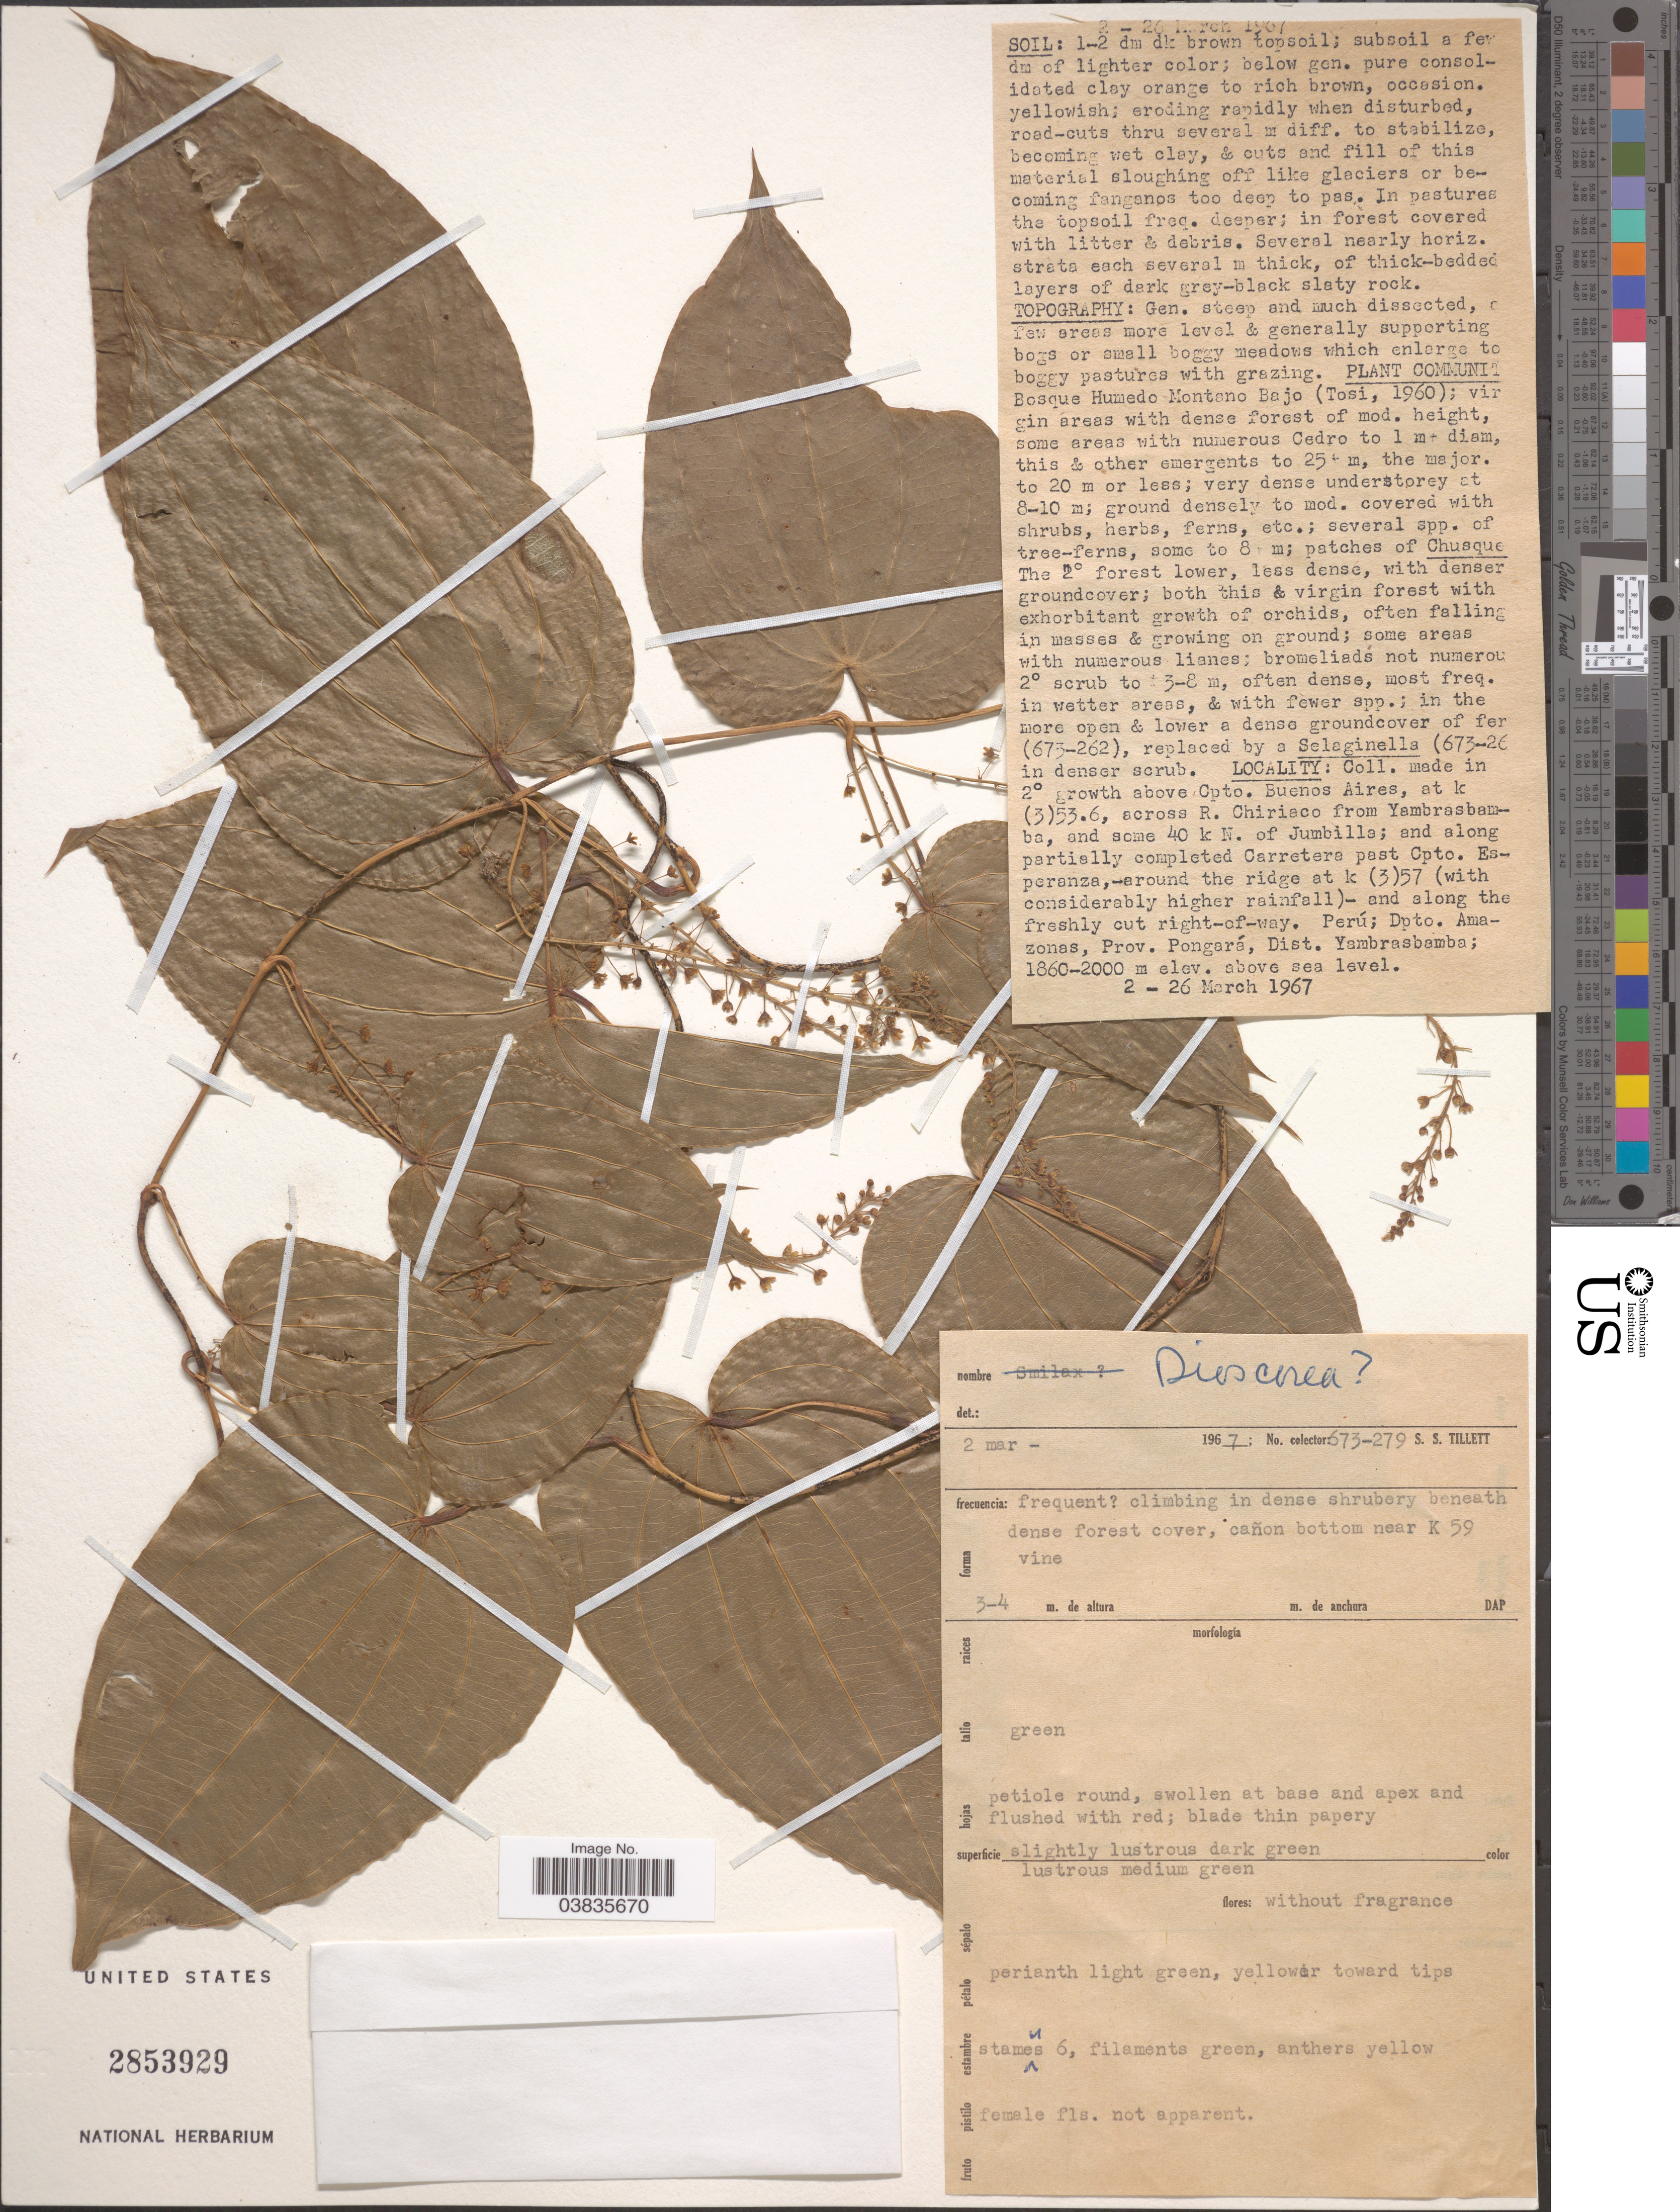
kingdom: Plantae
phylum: Tracheophyta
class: Liliopsida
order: Dioscoreales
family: Dioscoreaceae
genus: Dioscorea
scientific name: Dioscorea sp.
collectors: S. S. Tillett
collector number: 673-279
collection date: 1967-03-02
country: Peru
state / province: Amazonas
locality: Above Cpto. Buenos Aires, at k (3)53.6, across R. Chiriaco from Yambrasbamba, and some 40 k N. of Jumbilla; and along partially completed Carretera past Cpto. Esperanza, around the ridge at k (3)57 (with considerably higher rainfall) and along the freshly cut right-of-way. Dpto. Amazonas, Prov. Pongará, Dist. Yambrasbamba.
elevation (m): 1860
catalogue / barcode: US 2853929